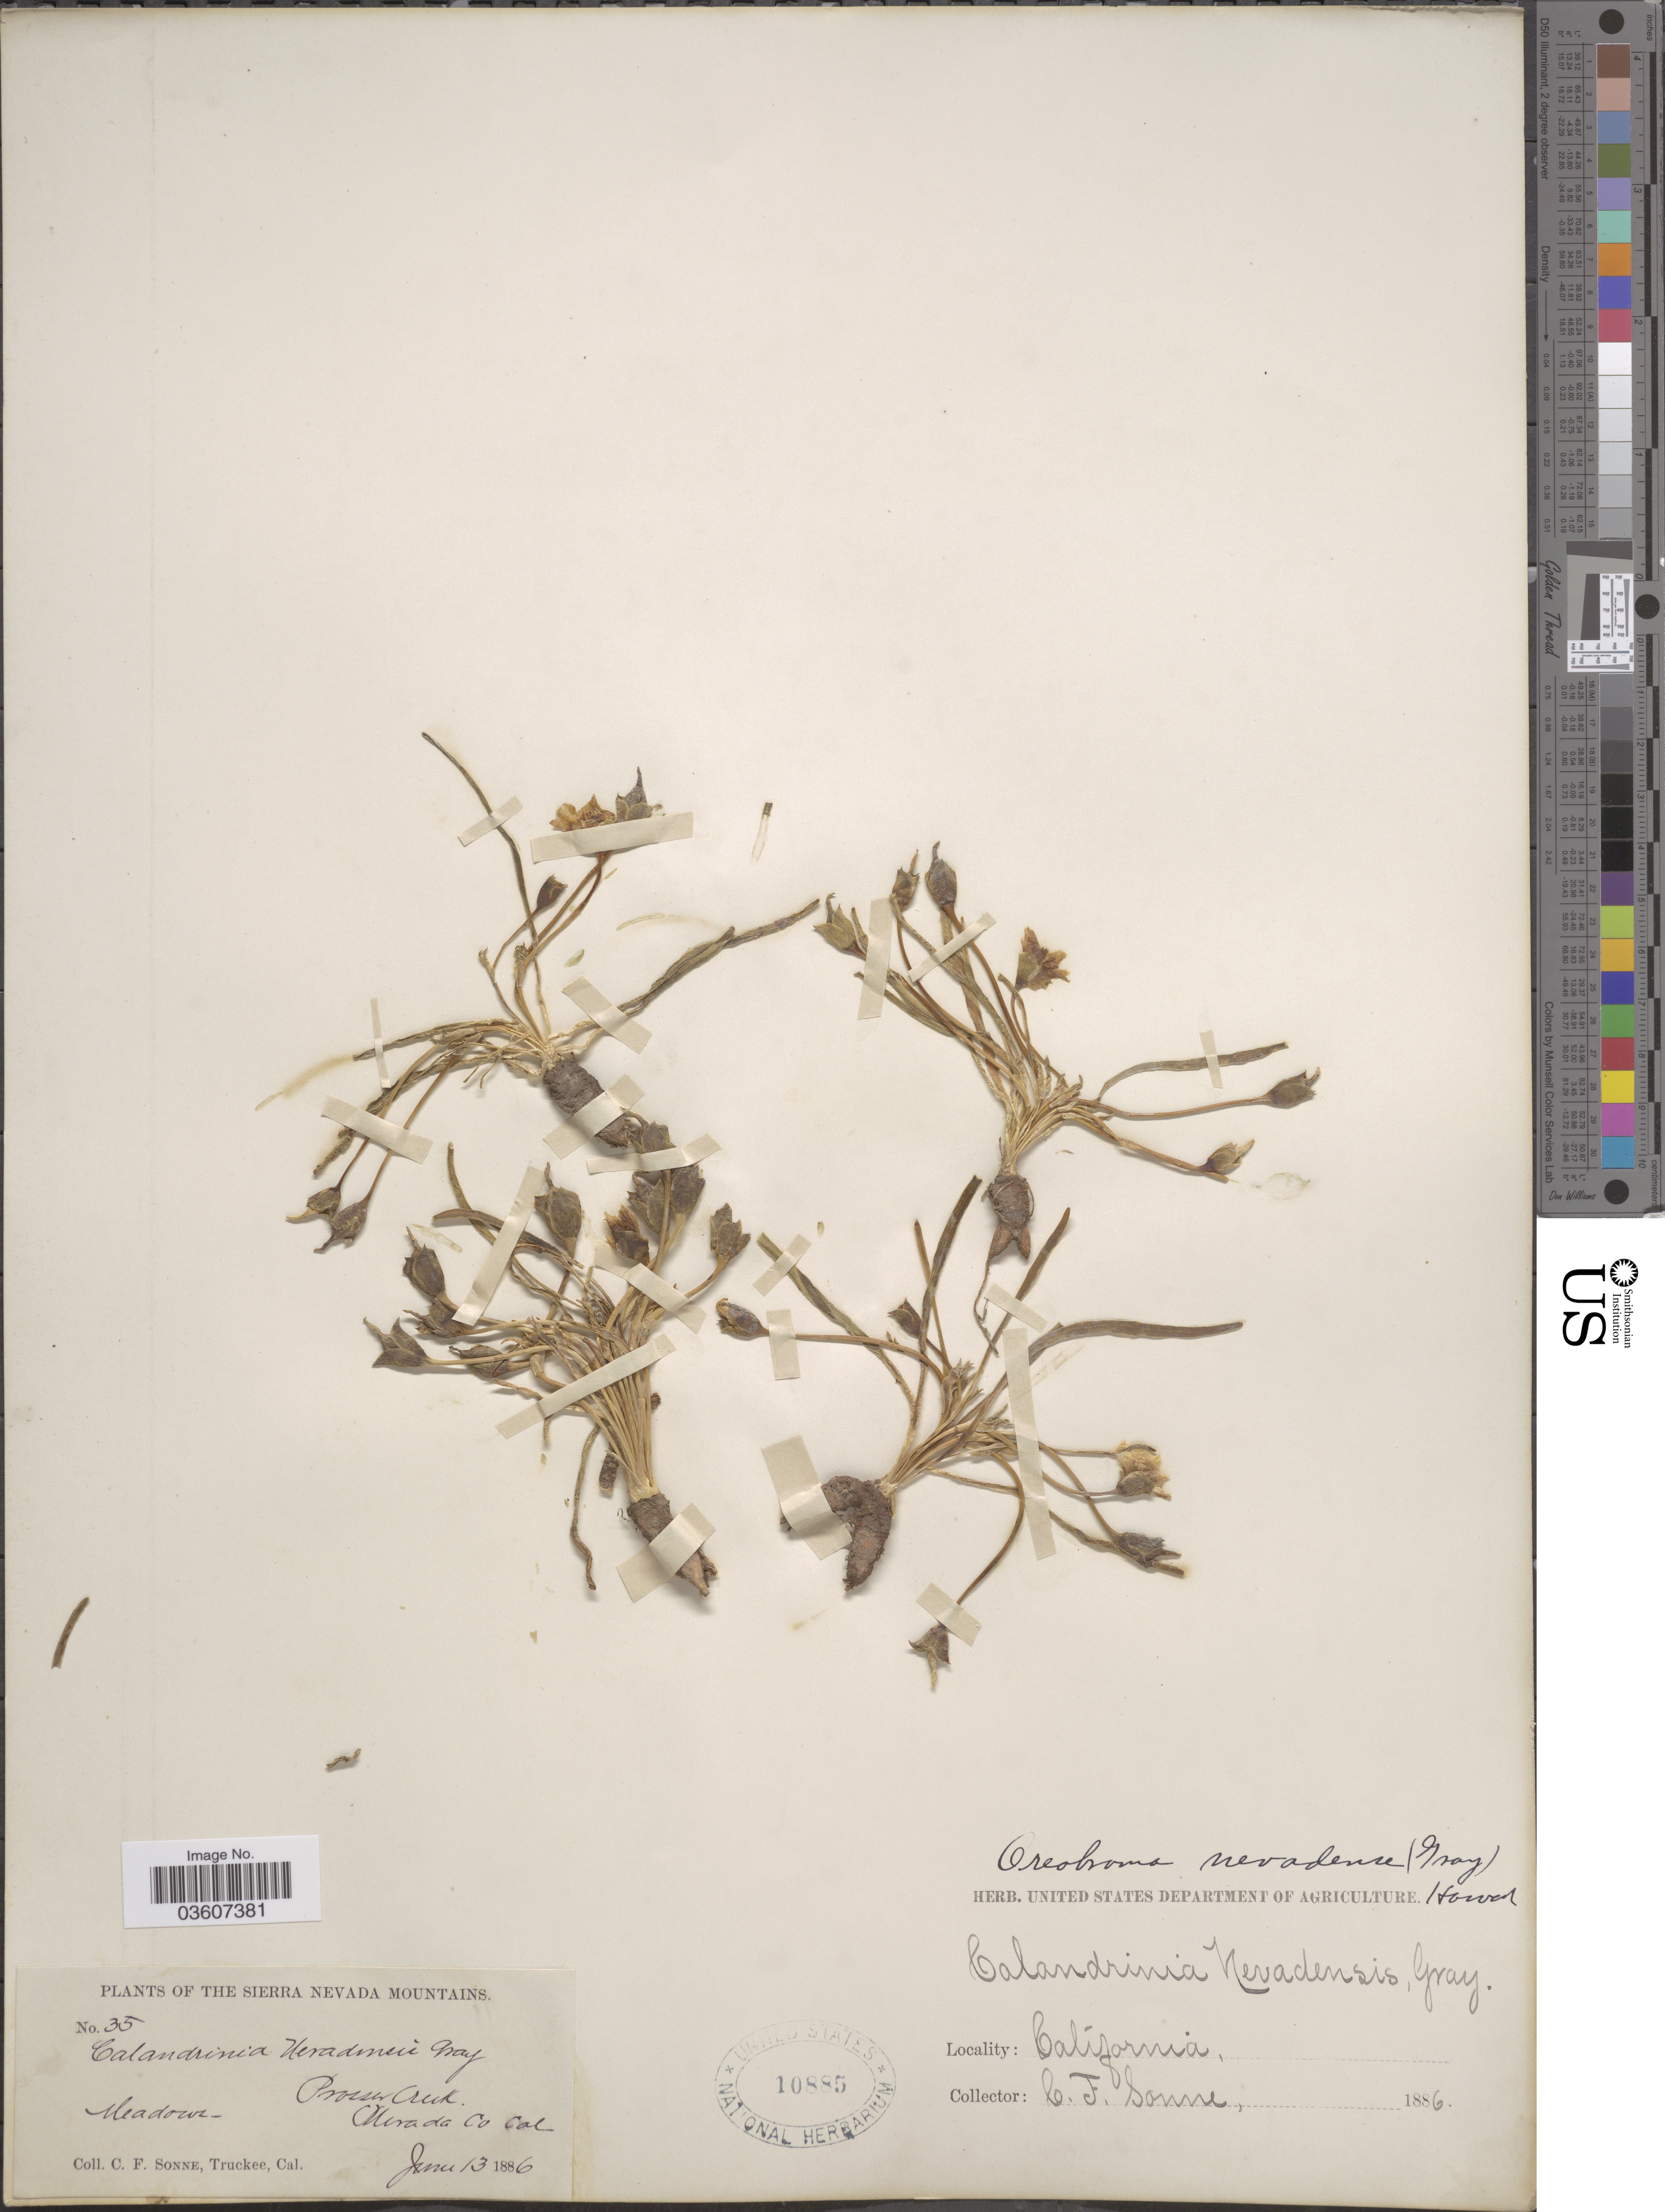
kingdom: Plantae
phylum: Tracheophyta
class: Magnoliopsida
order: Caryophyllales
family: Montiaceae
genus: Lewisia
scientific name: Lewisia nevadensis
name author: (A. Gray) B.L. Rob.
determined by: Strong, Mark T., (BOT), Smithsonian Institution - National Museum of Natural History (UNITED STATES)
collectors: C. Sonne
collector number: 35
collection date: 1886-06-13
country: United States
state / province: California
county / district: Nevada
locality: The Sierra Nevada Mountains. Prosser Creek. Nevada Co.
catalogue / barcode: US 10885